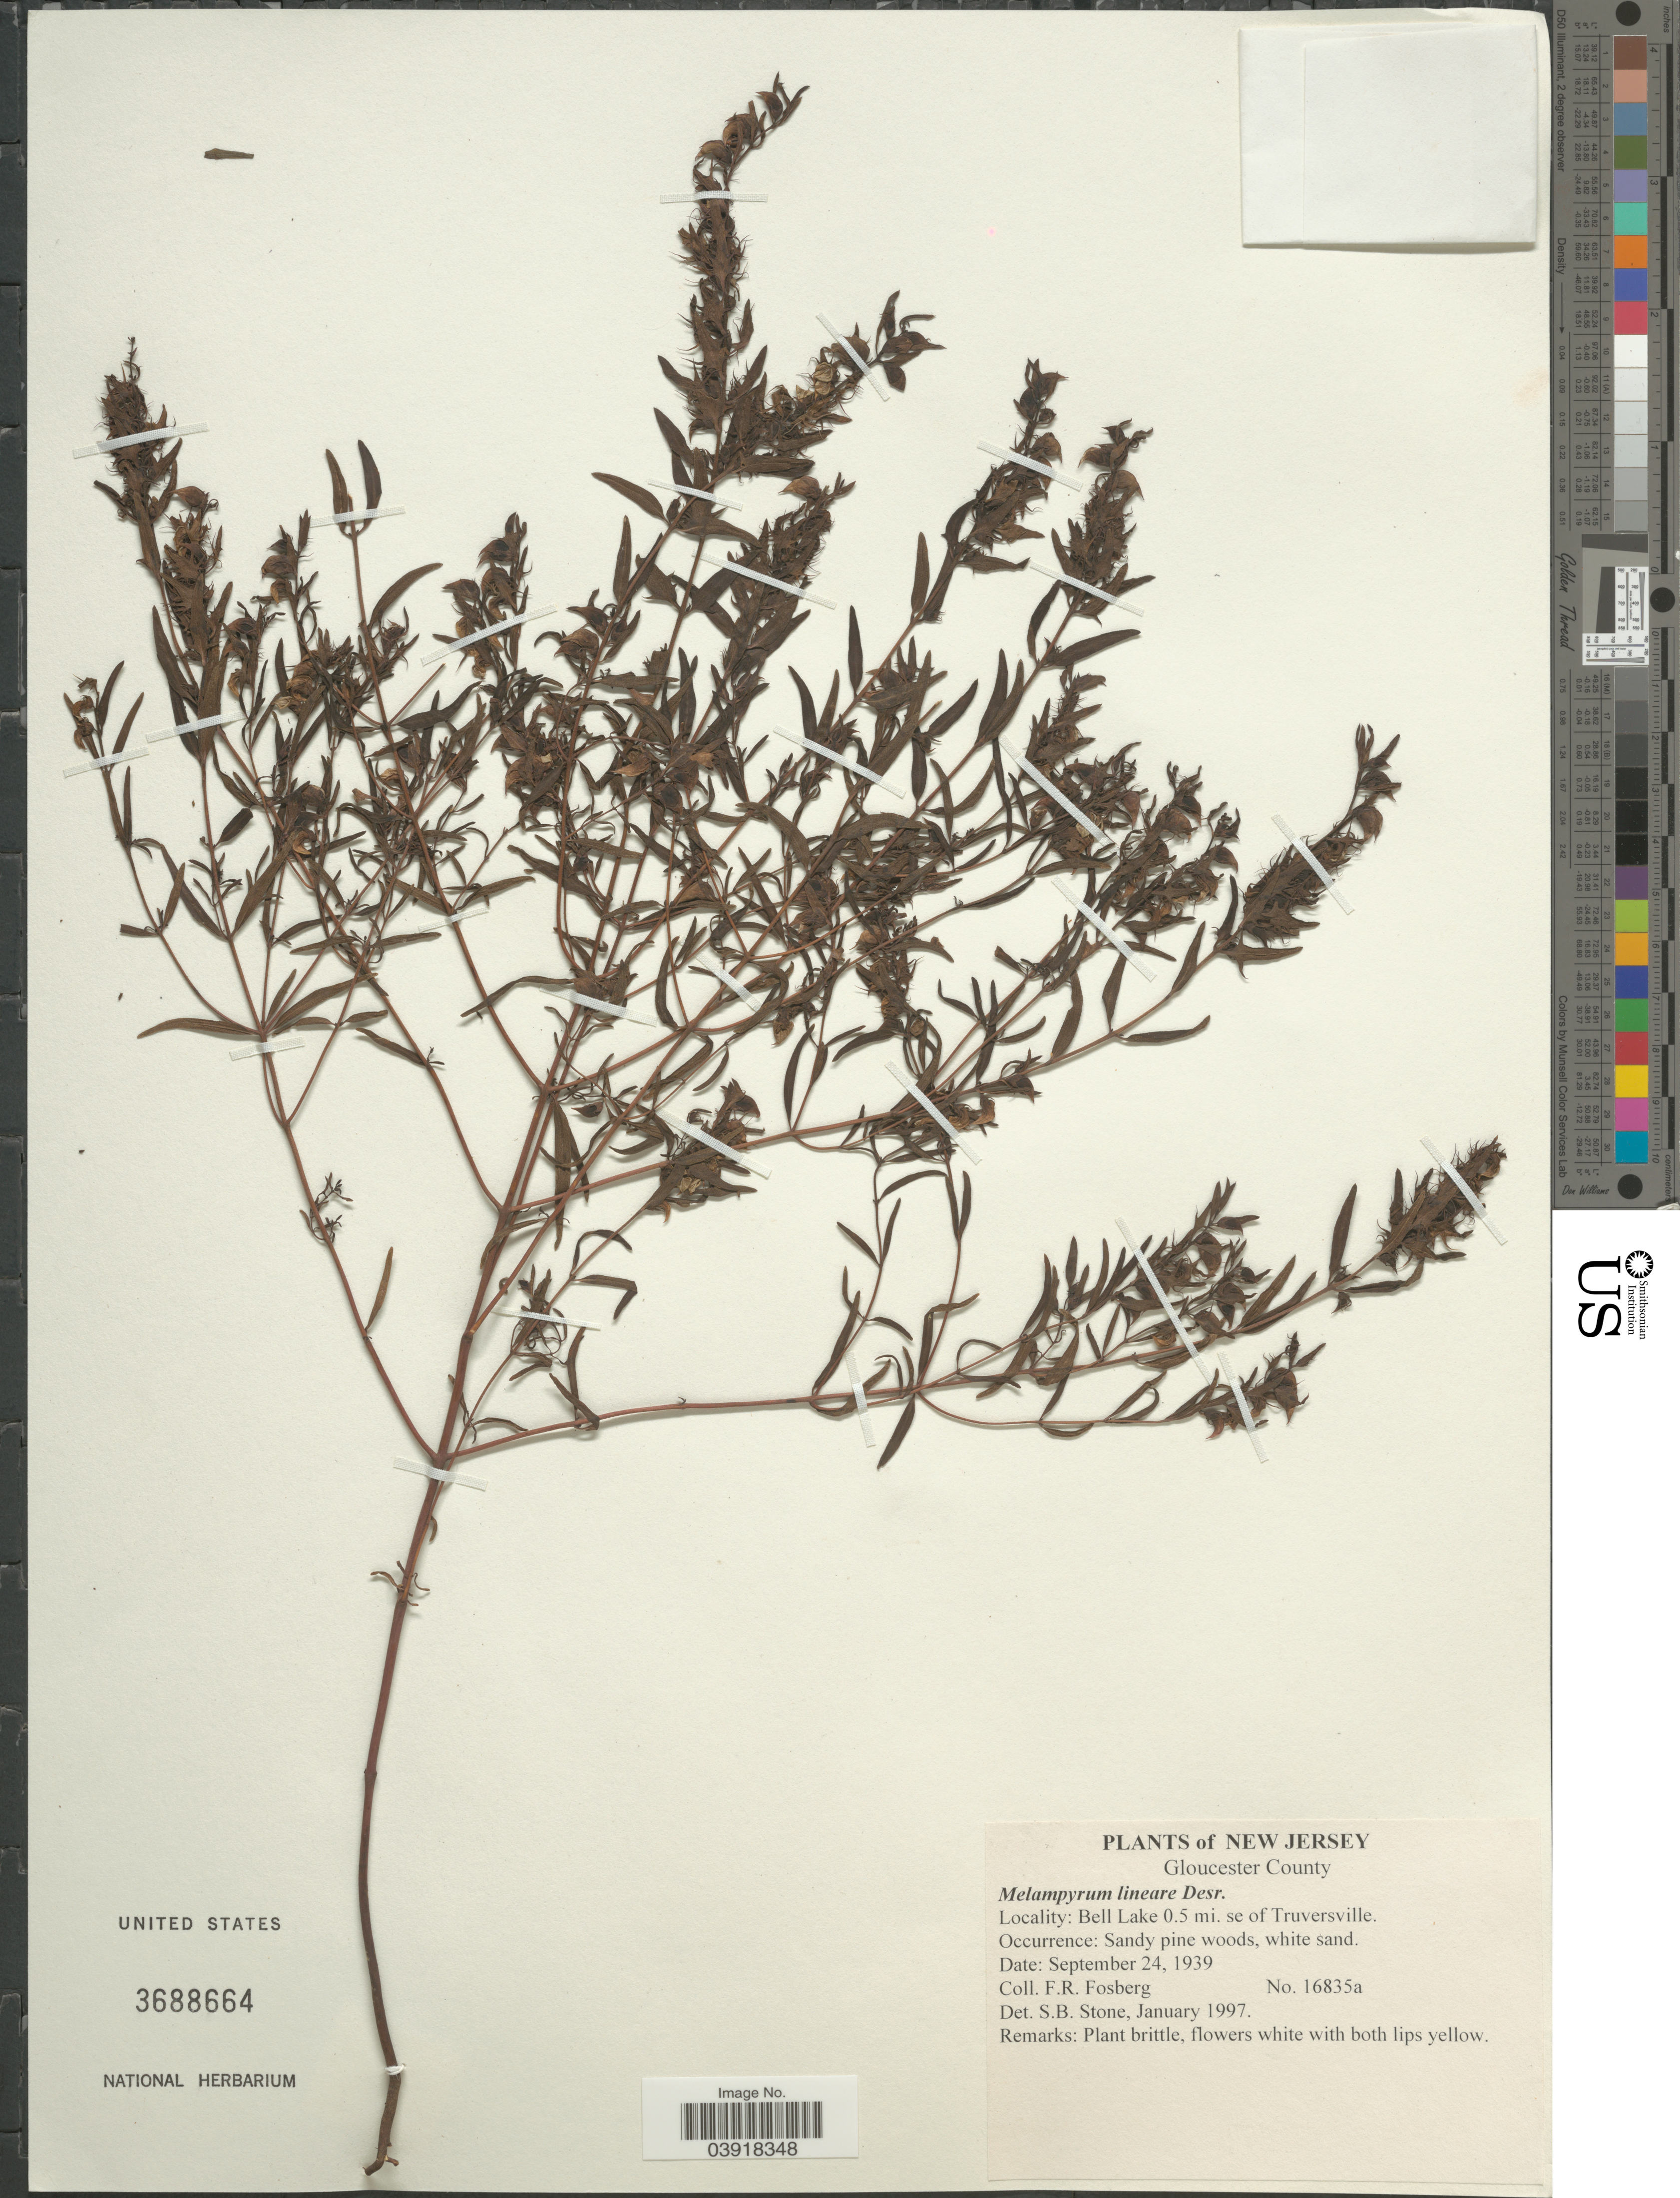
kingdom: Plantae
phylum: Tracheophyta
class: Magnoliopsida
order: Lamiales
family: Orobanchaceae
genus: Melampyrum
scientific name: Melampyrum lineare subsp. typicum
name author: Pennell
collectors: F. R. Fosberg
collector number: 16835a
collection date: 1939-09-24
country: United States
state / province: New Jersey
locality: Gloucester County. Bell Lake 0.5 mi. se of Truversville.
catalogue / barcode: US 3688664